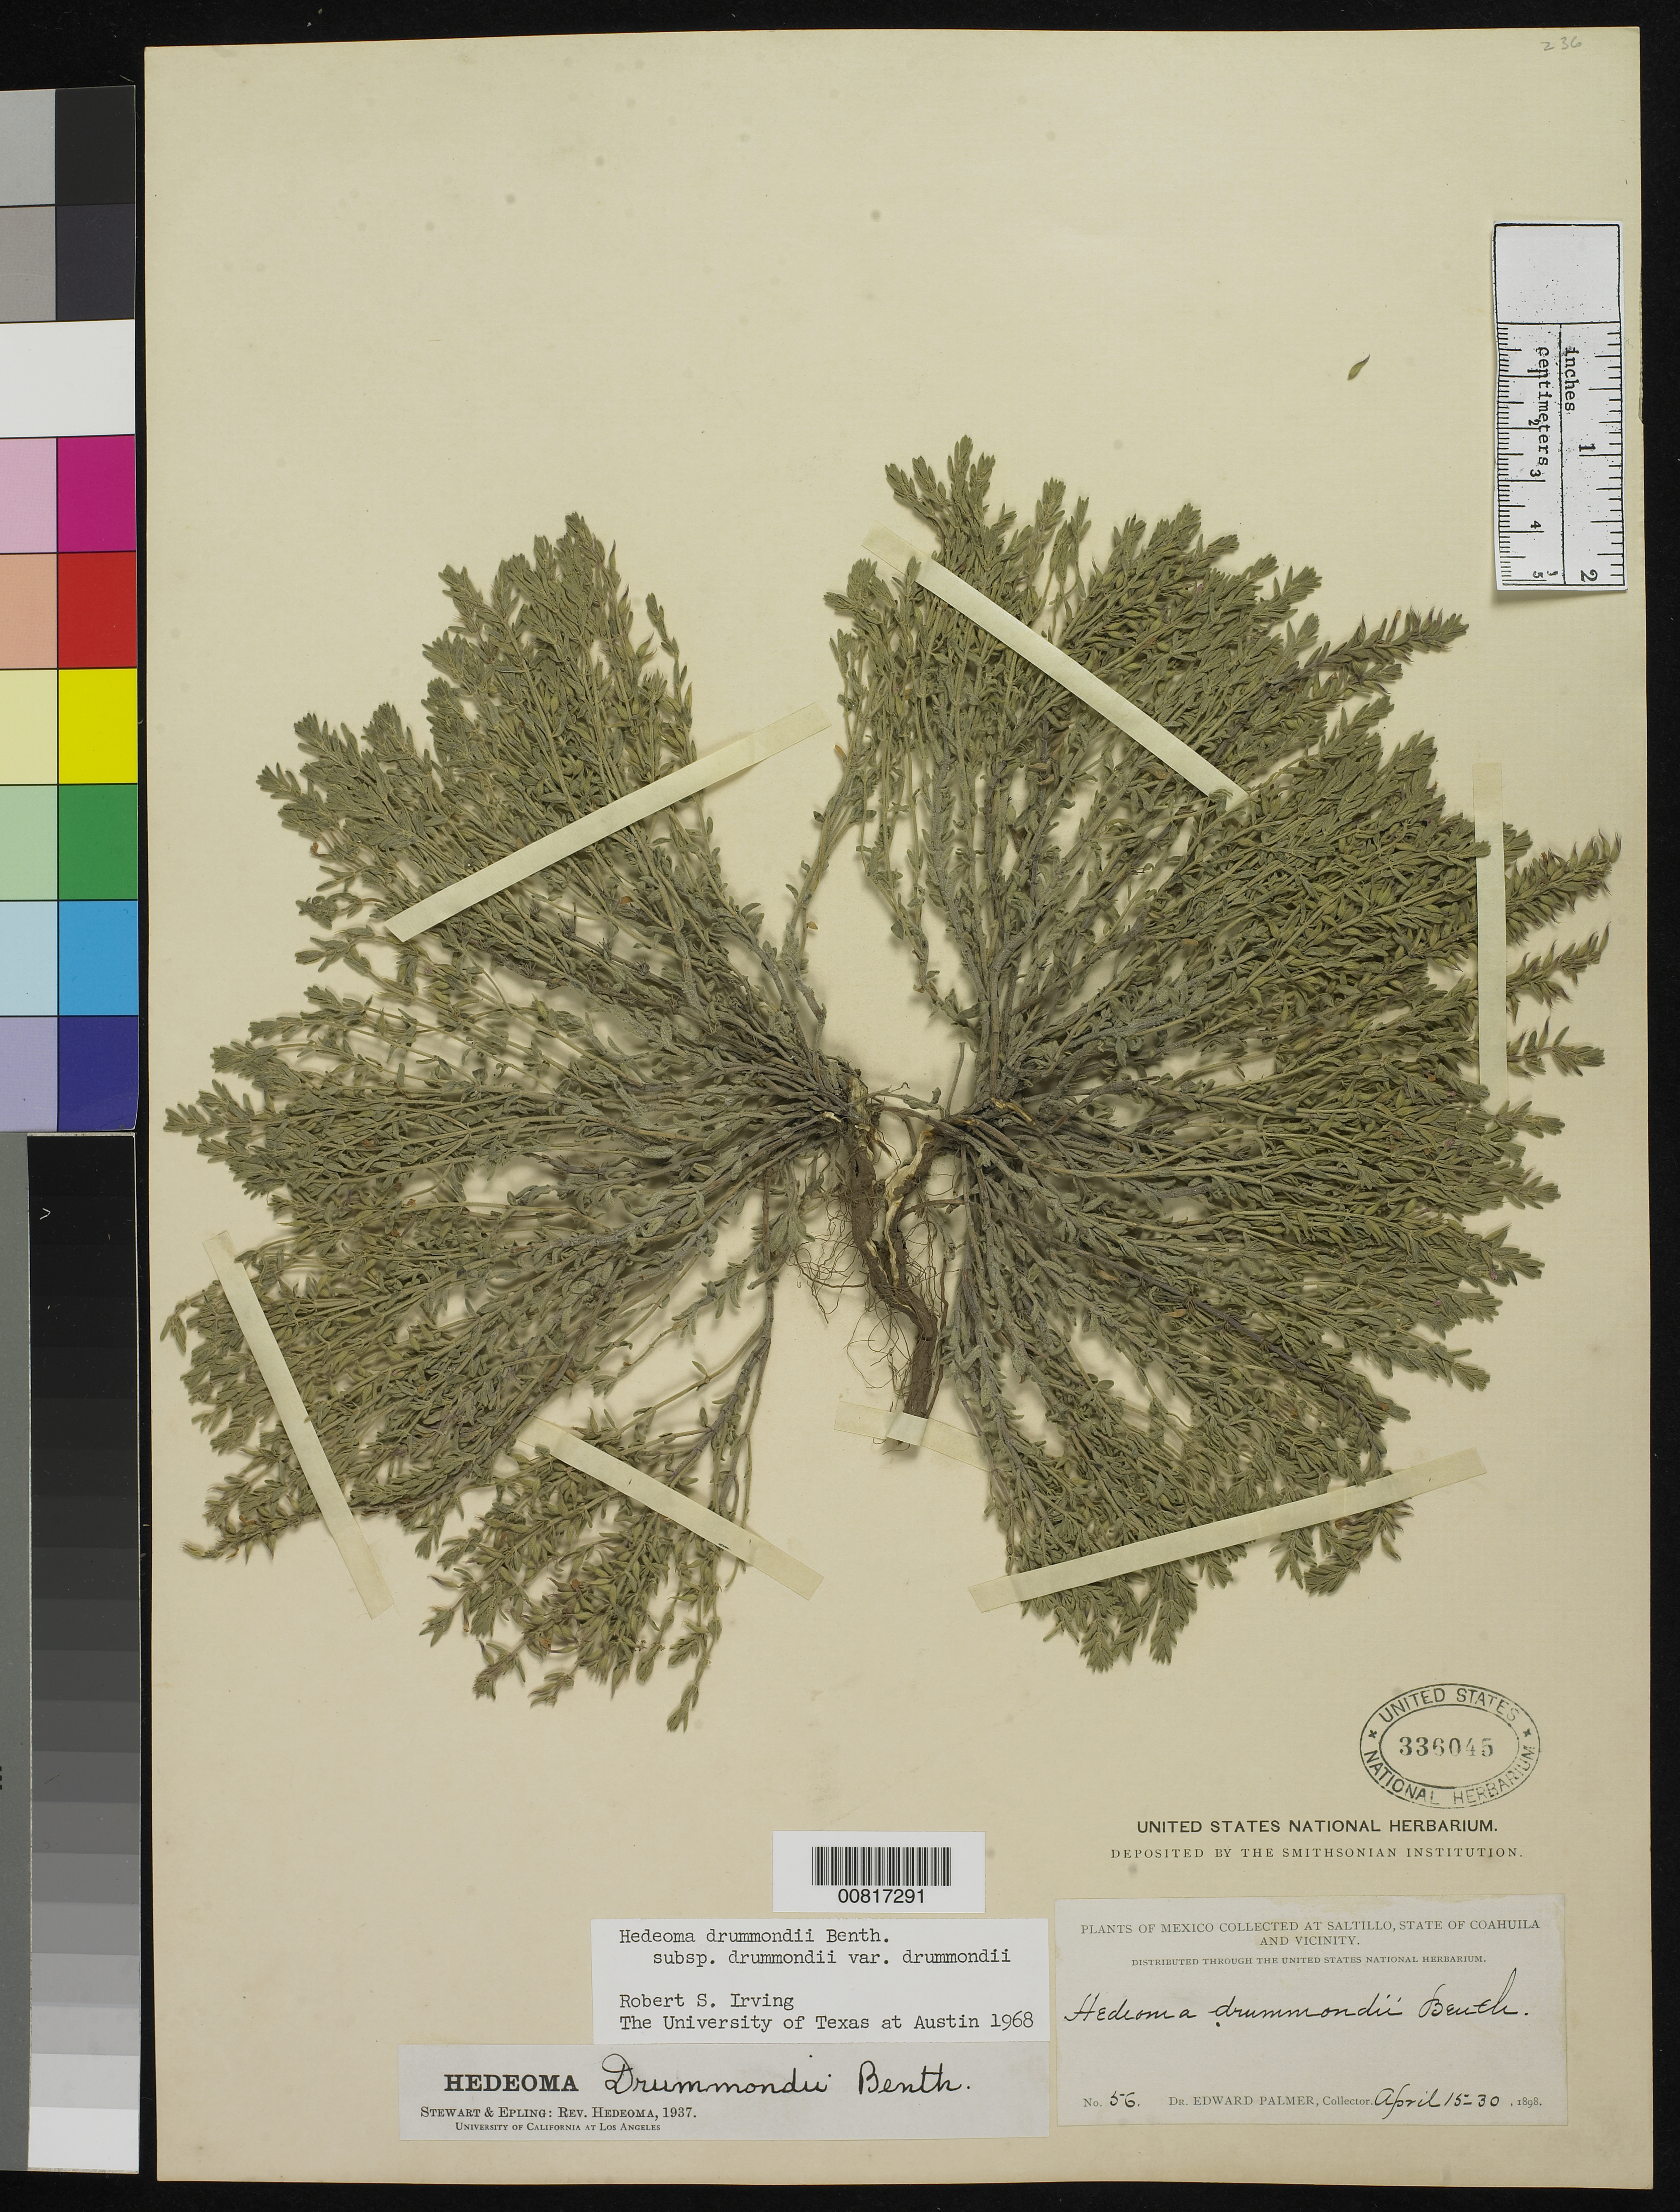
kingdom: Plantae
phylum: Tracheophyta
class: Magnoliopsida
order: Lamiales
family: Lamiaceae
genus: Hedeoma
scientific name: Hedeoma drummondii subsp. drummondii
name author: Benth.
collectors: E. Palmer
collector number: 56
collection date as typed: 15 Apr 1898 to 30 Apr 1898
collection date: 1898-04-15/1898-04-30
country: Mexico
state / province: Coahuila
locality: Saltillo, Coahuila and vicinity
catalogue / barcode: US 336045